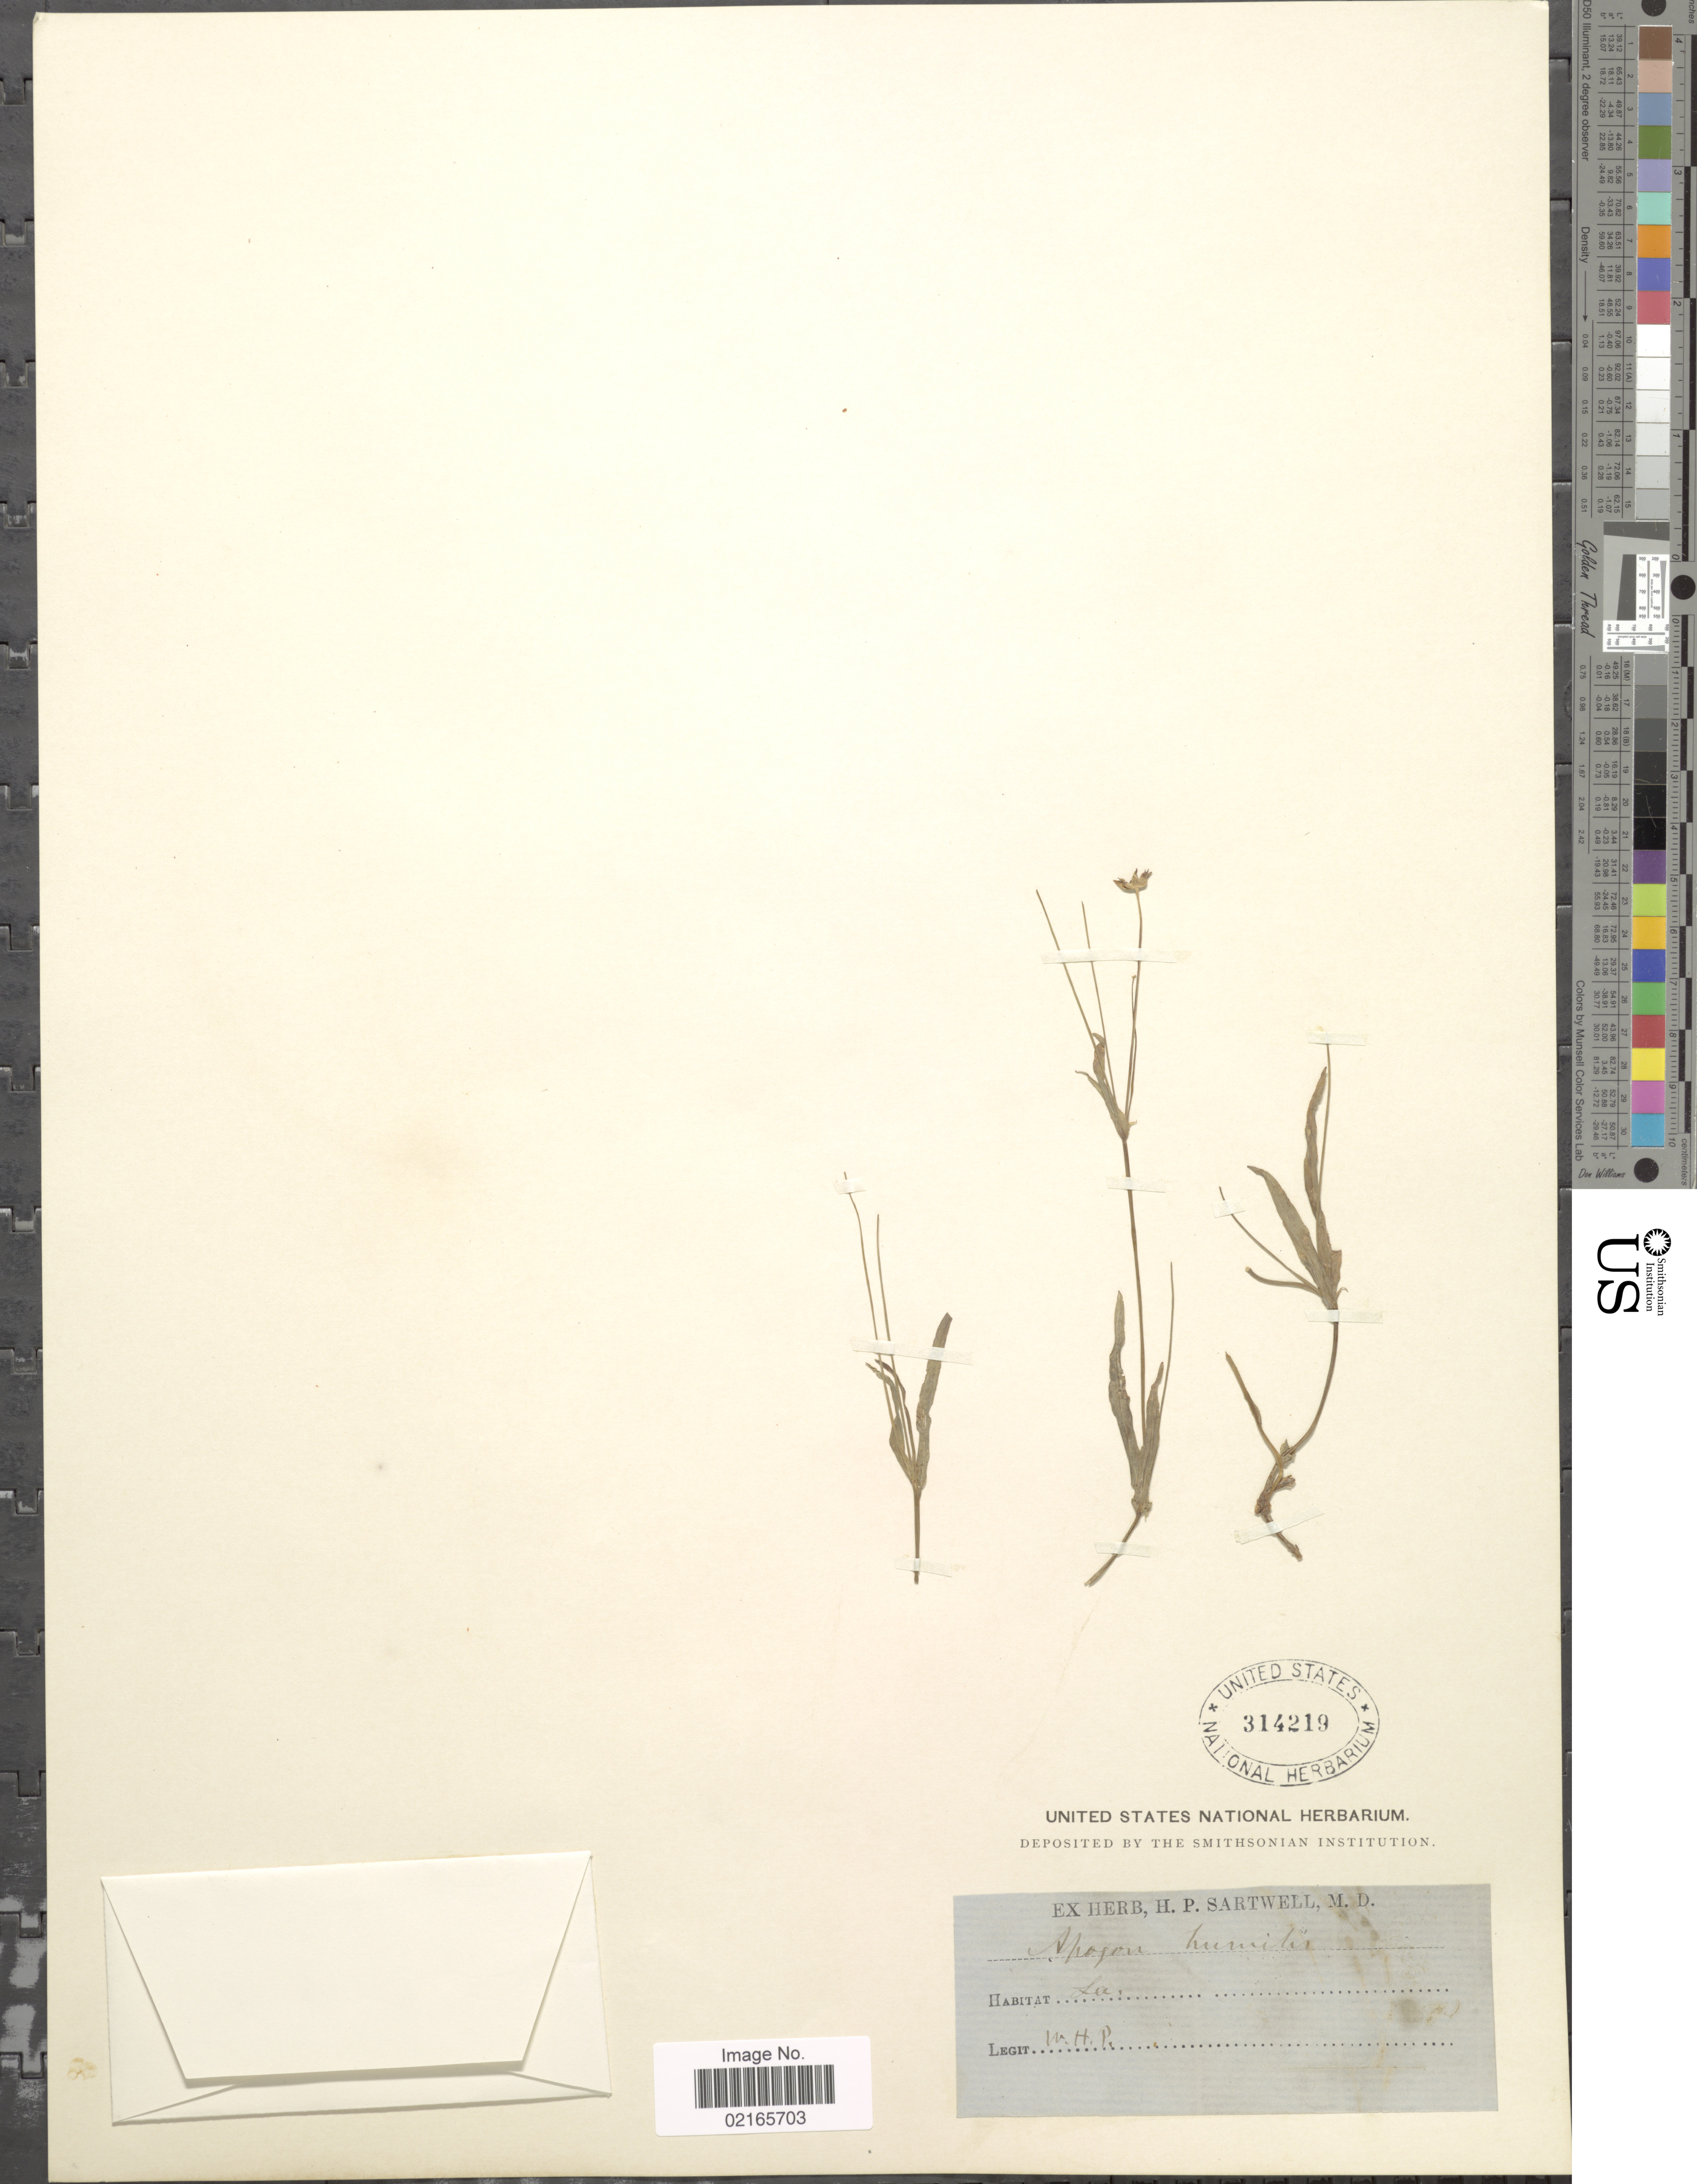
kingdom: Plantae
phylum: Tracheophyta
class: Magnoliopsida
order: Asterales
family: Asteraceae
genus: Krigia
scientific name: Krigia oppositifolia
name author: Raf.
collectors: H. P. Sartwell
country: United States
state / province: Louisiana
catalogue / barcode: US 314219